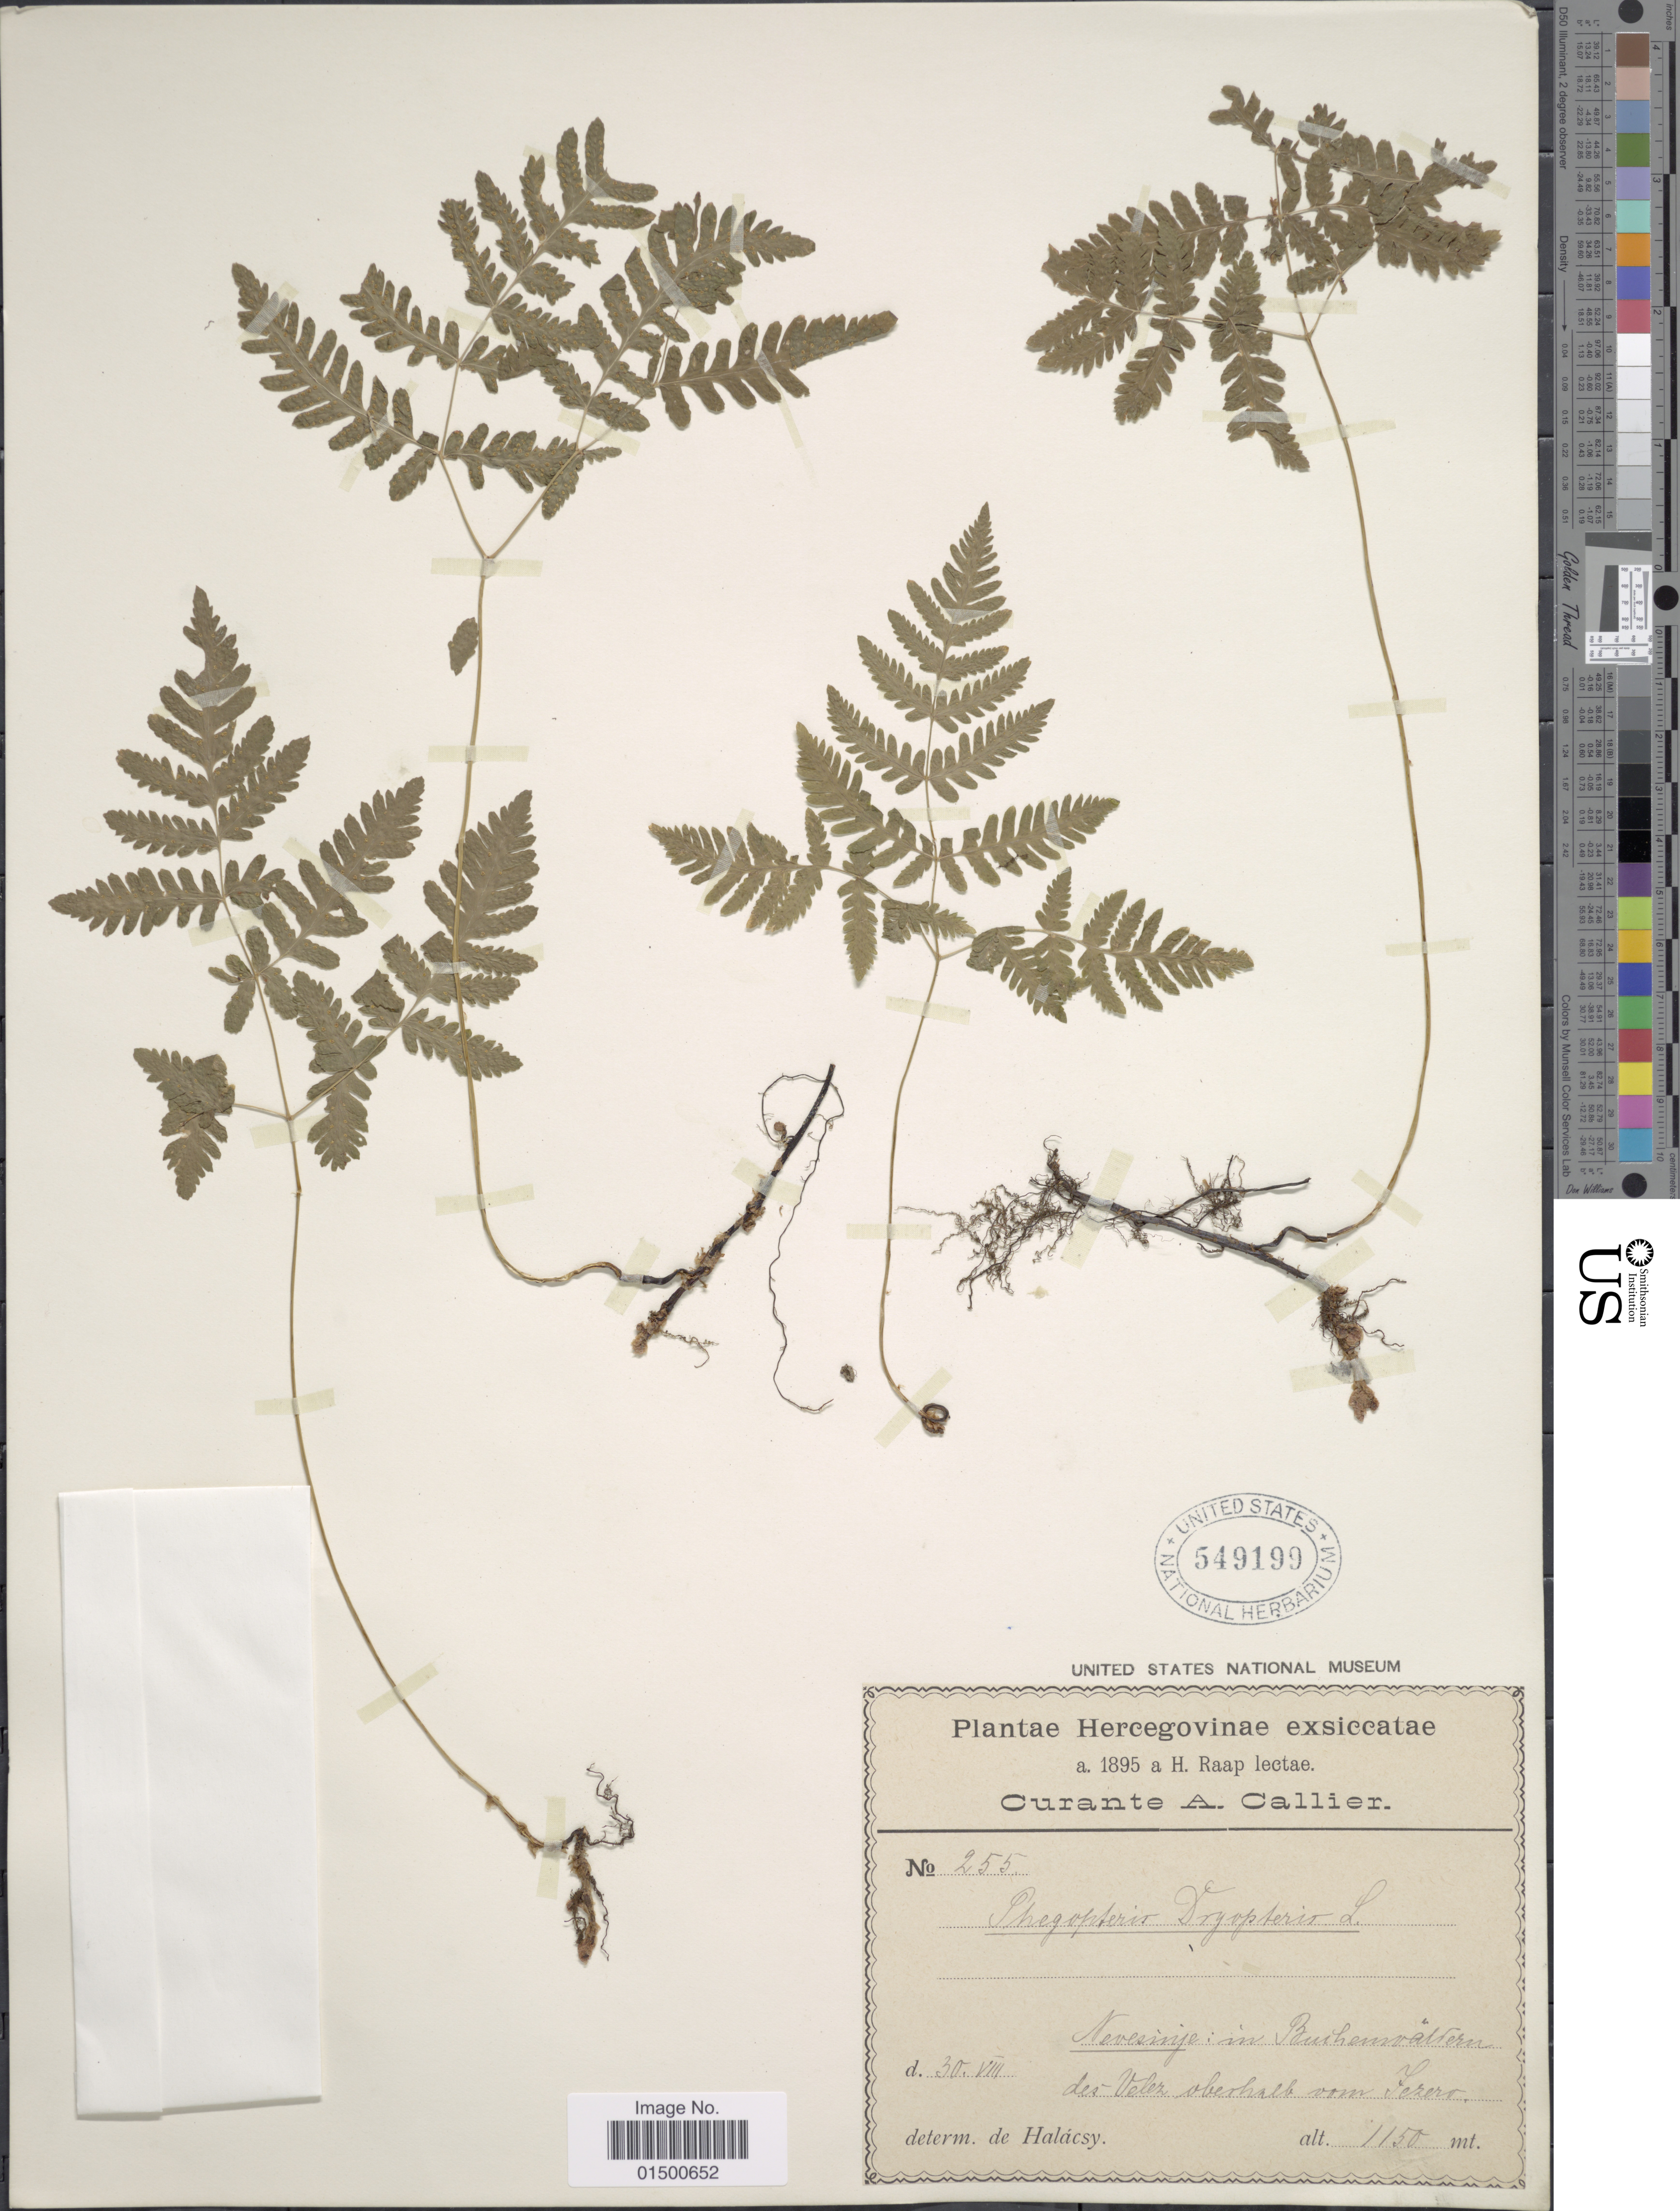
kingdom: Plantae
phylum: Tracheophyta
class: Polypodiopsida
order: Polypodiales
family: Cystopteridaceae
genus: Gymnocarpium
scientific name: Gymnocarpium disjunctum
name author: (Rupr.) Ching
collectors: H. Raap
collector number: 255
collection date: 1895-08-30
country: Bosnia and Herzegovina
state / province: Srpska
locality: Nevesinje: in Buchenvaltern des Velez oberhalb vom Jezero [interpreted]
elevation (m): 1150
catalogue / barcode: US 549199